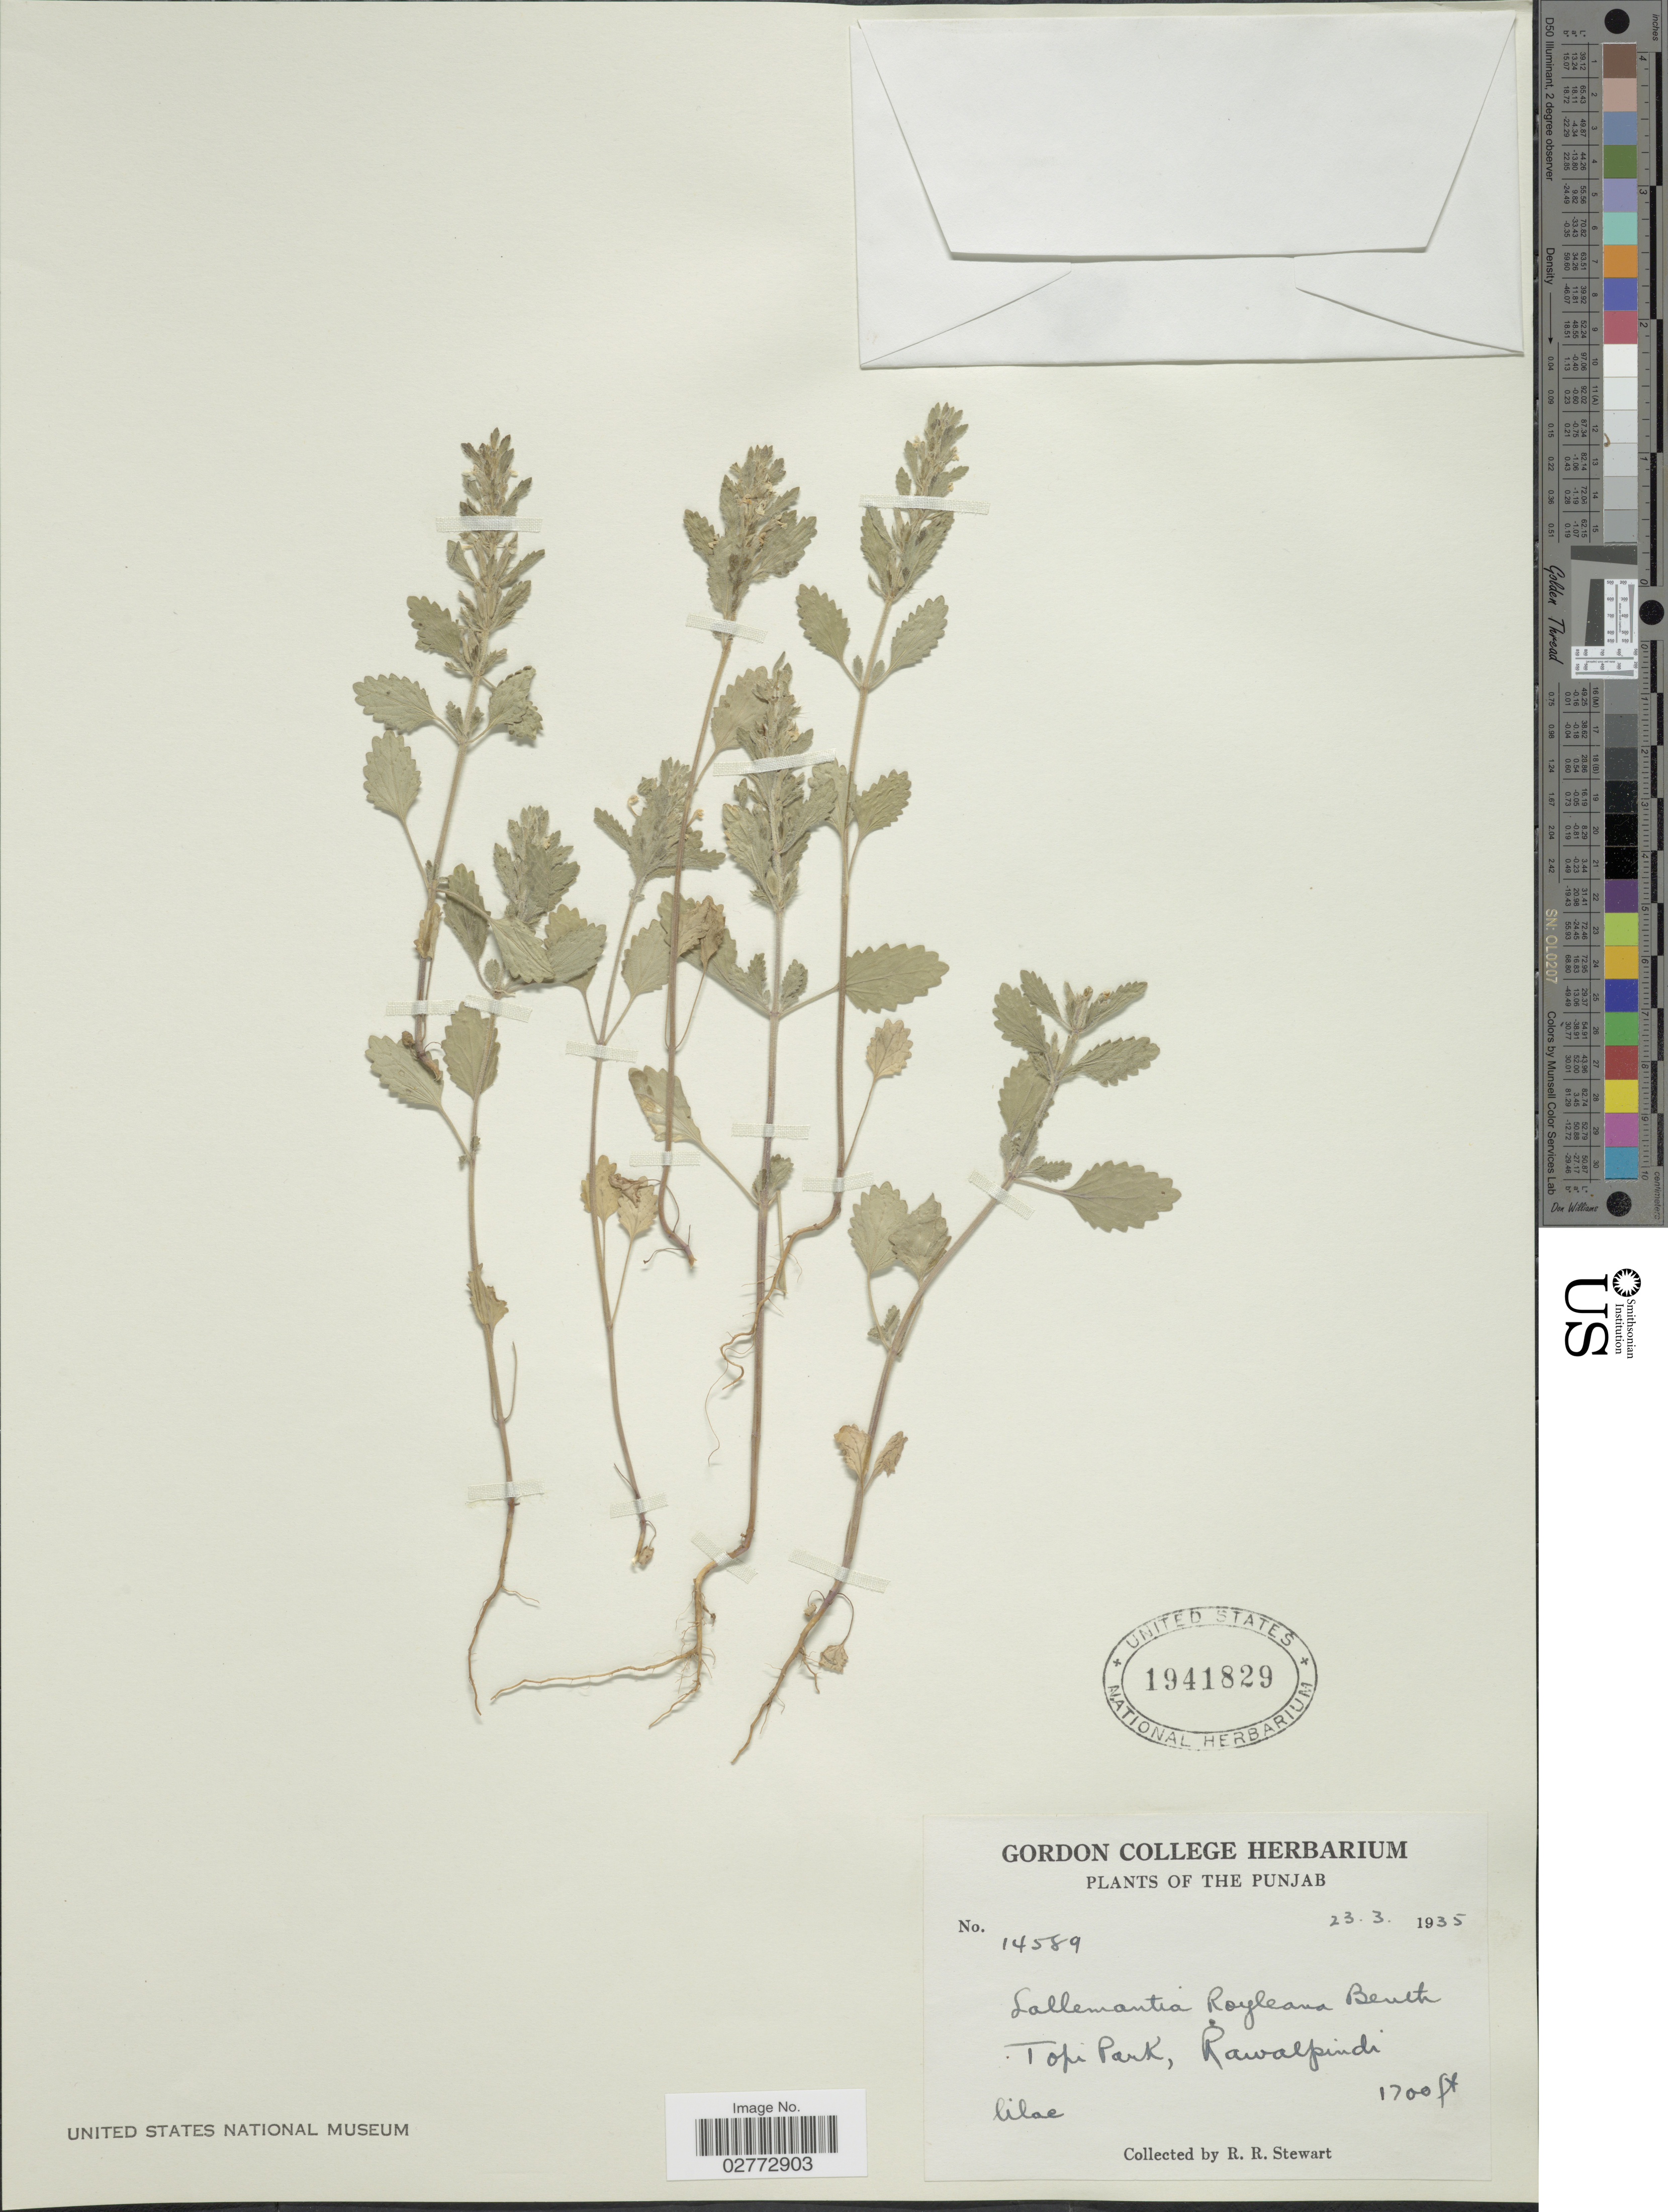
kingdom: Plantae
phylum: Tracheophyta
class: Magnoliopsida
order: Lamiales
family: Lamiaceae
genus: Lallemantia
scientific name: Lallemantia royleana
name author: (Benth.) Benth.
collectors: R. R. Stewart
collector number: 14589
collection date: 1935-03-23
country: Pakistan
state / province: Punjab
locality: The Punjab. Topi Park, Rawalpindi.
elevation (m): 518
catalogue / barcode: US 1941829